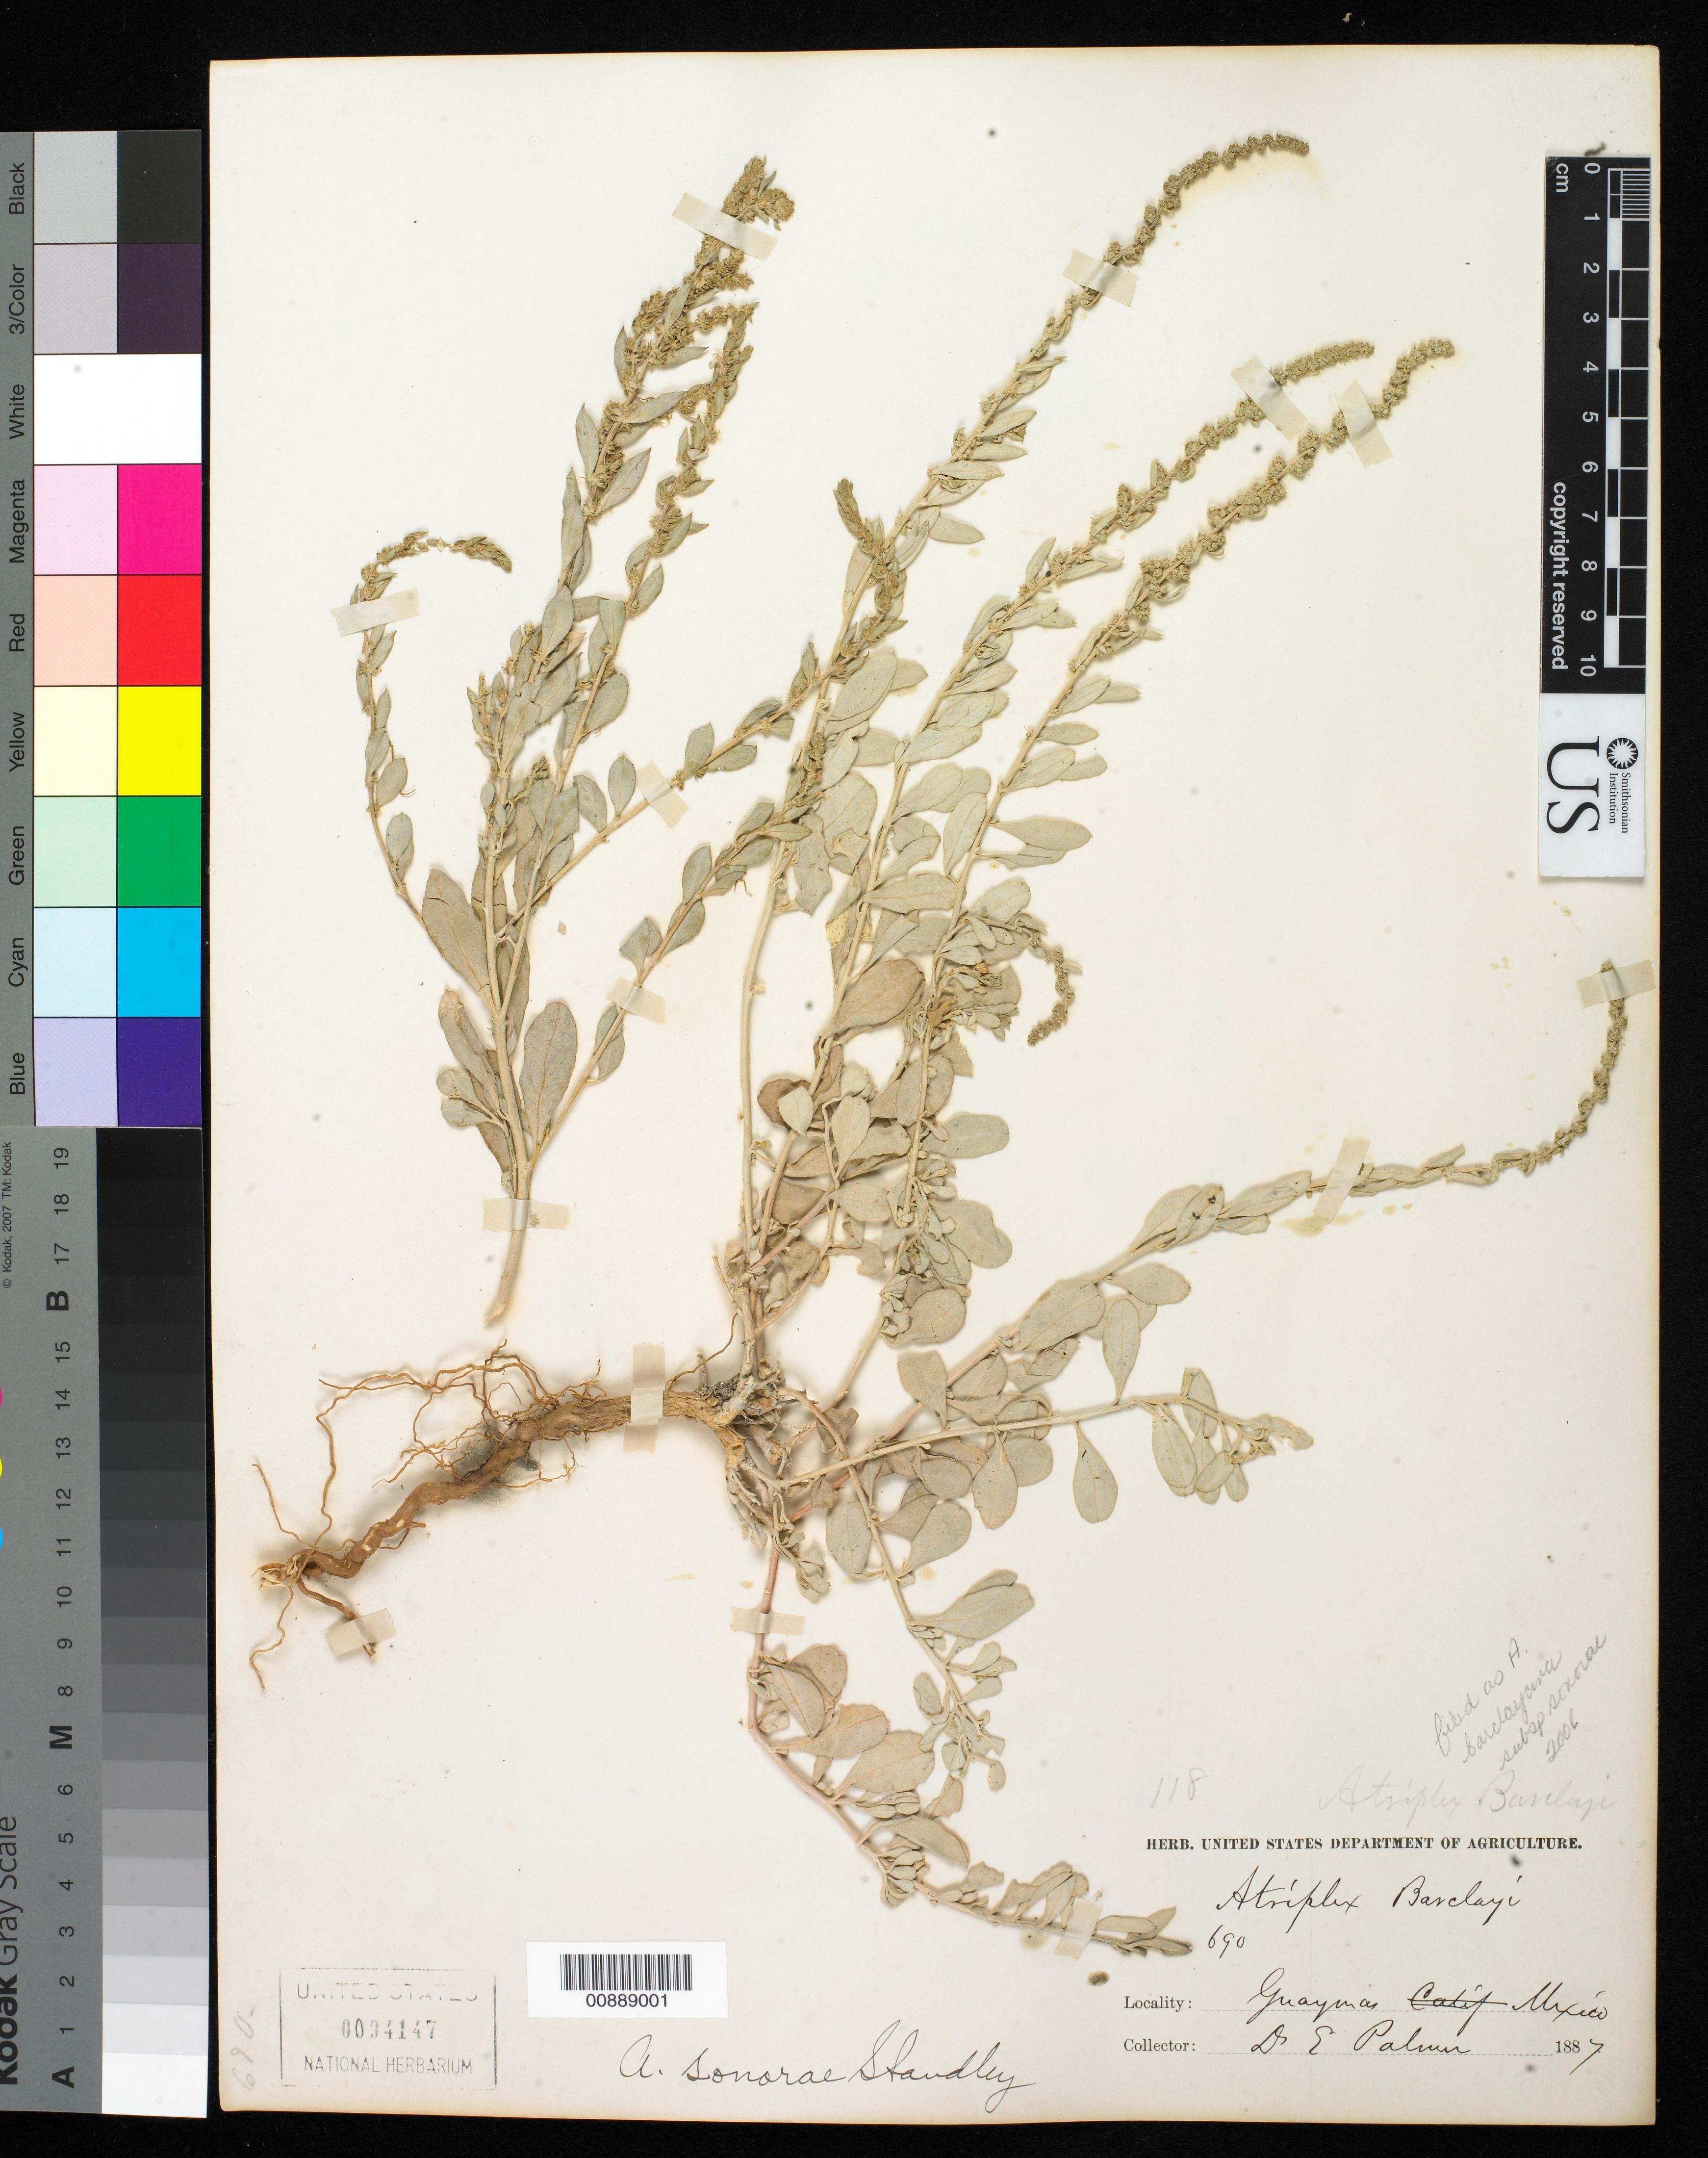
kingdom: Plantae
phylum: Tracheophyta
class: Magnoliopsida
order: Caryophyllales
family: Amaranthaceae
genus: Atriplex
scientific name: Atriplex barclayana subsp. sonorae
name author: (Standl.) H.M. Hall & Clem.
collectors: E. Palmer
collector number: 690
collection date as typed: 1887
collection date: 1887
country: Mexico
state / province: Sonora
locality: Guaymas, Sonora.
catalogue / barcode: US 94147